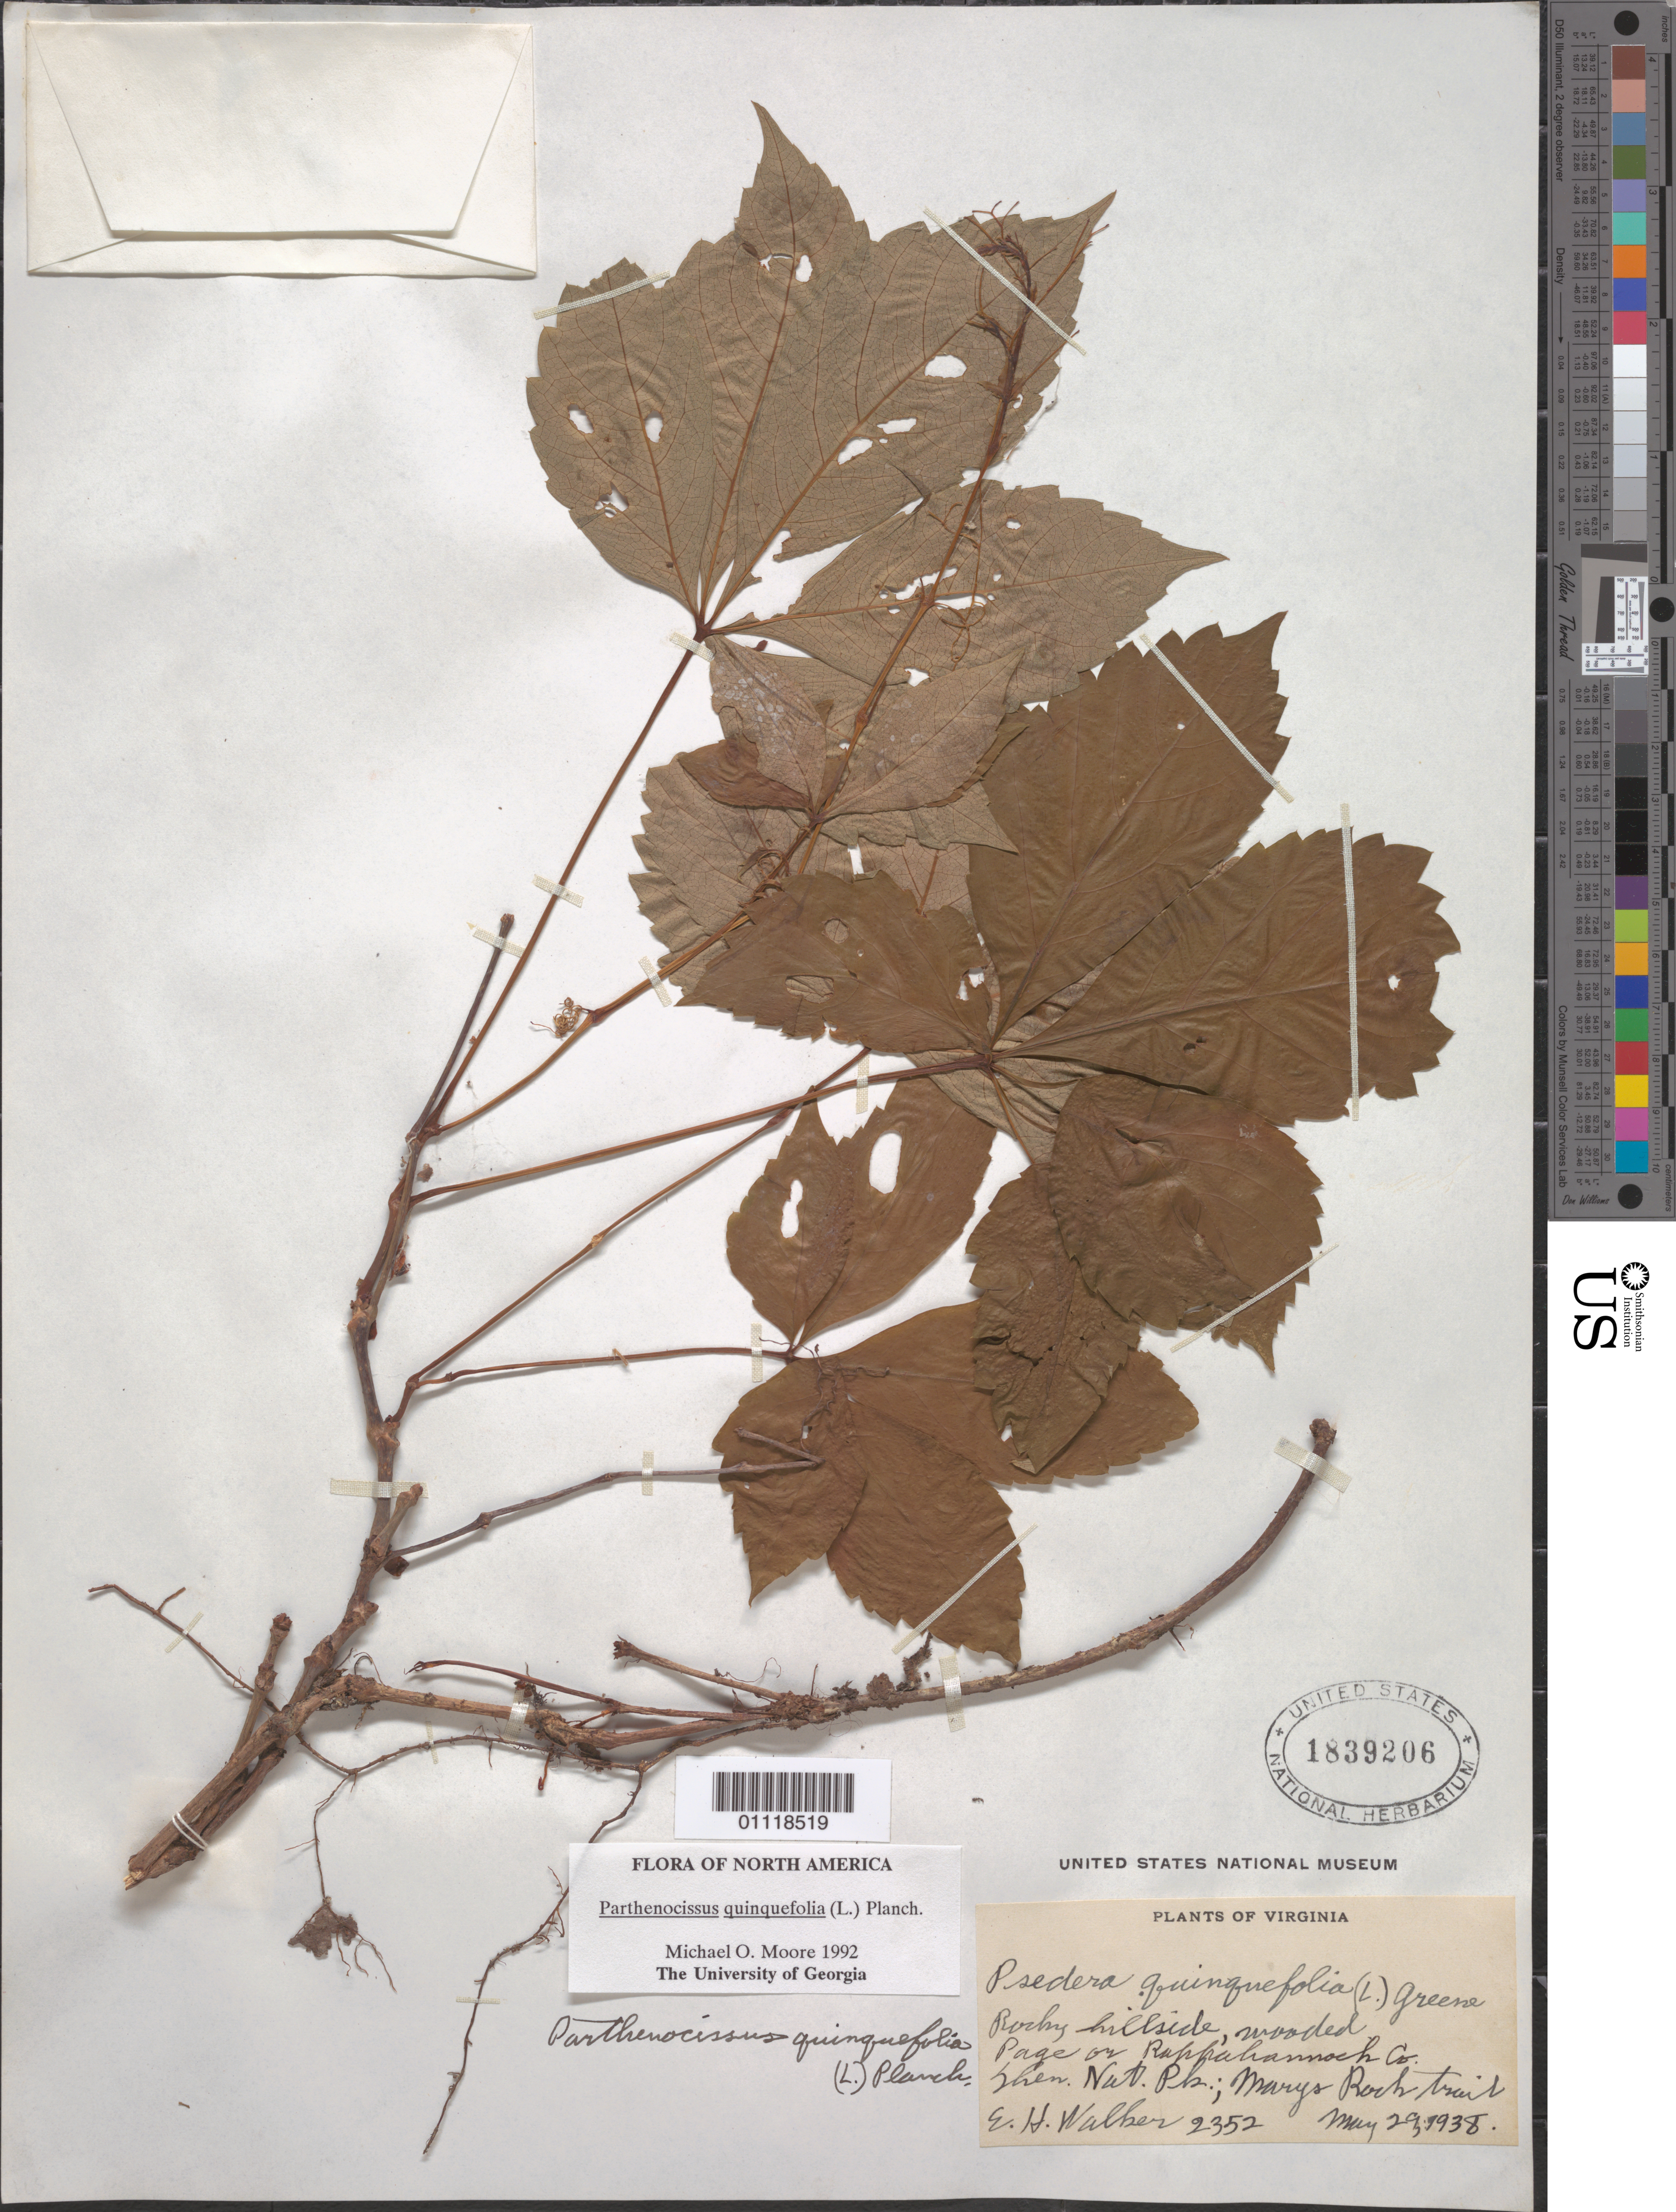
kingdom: Plantae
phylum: Tracheophyta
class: Magnoliopsida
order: Vitales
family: Vitaceae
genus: Parthenocissus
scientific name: Parthenocissus quinquefolia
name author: (L.) Planch.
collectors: E.H. Waller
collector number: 2352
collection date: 1938-05-19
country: United States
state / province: Virginia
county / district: Page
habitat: Rochy hillside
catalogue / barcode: US 1839206